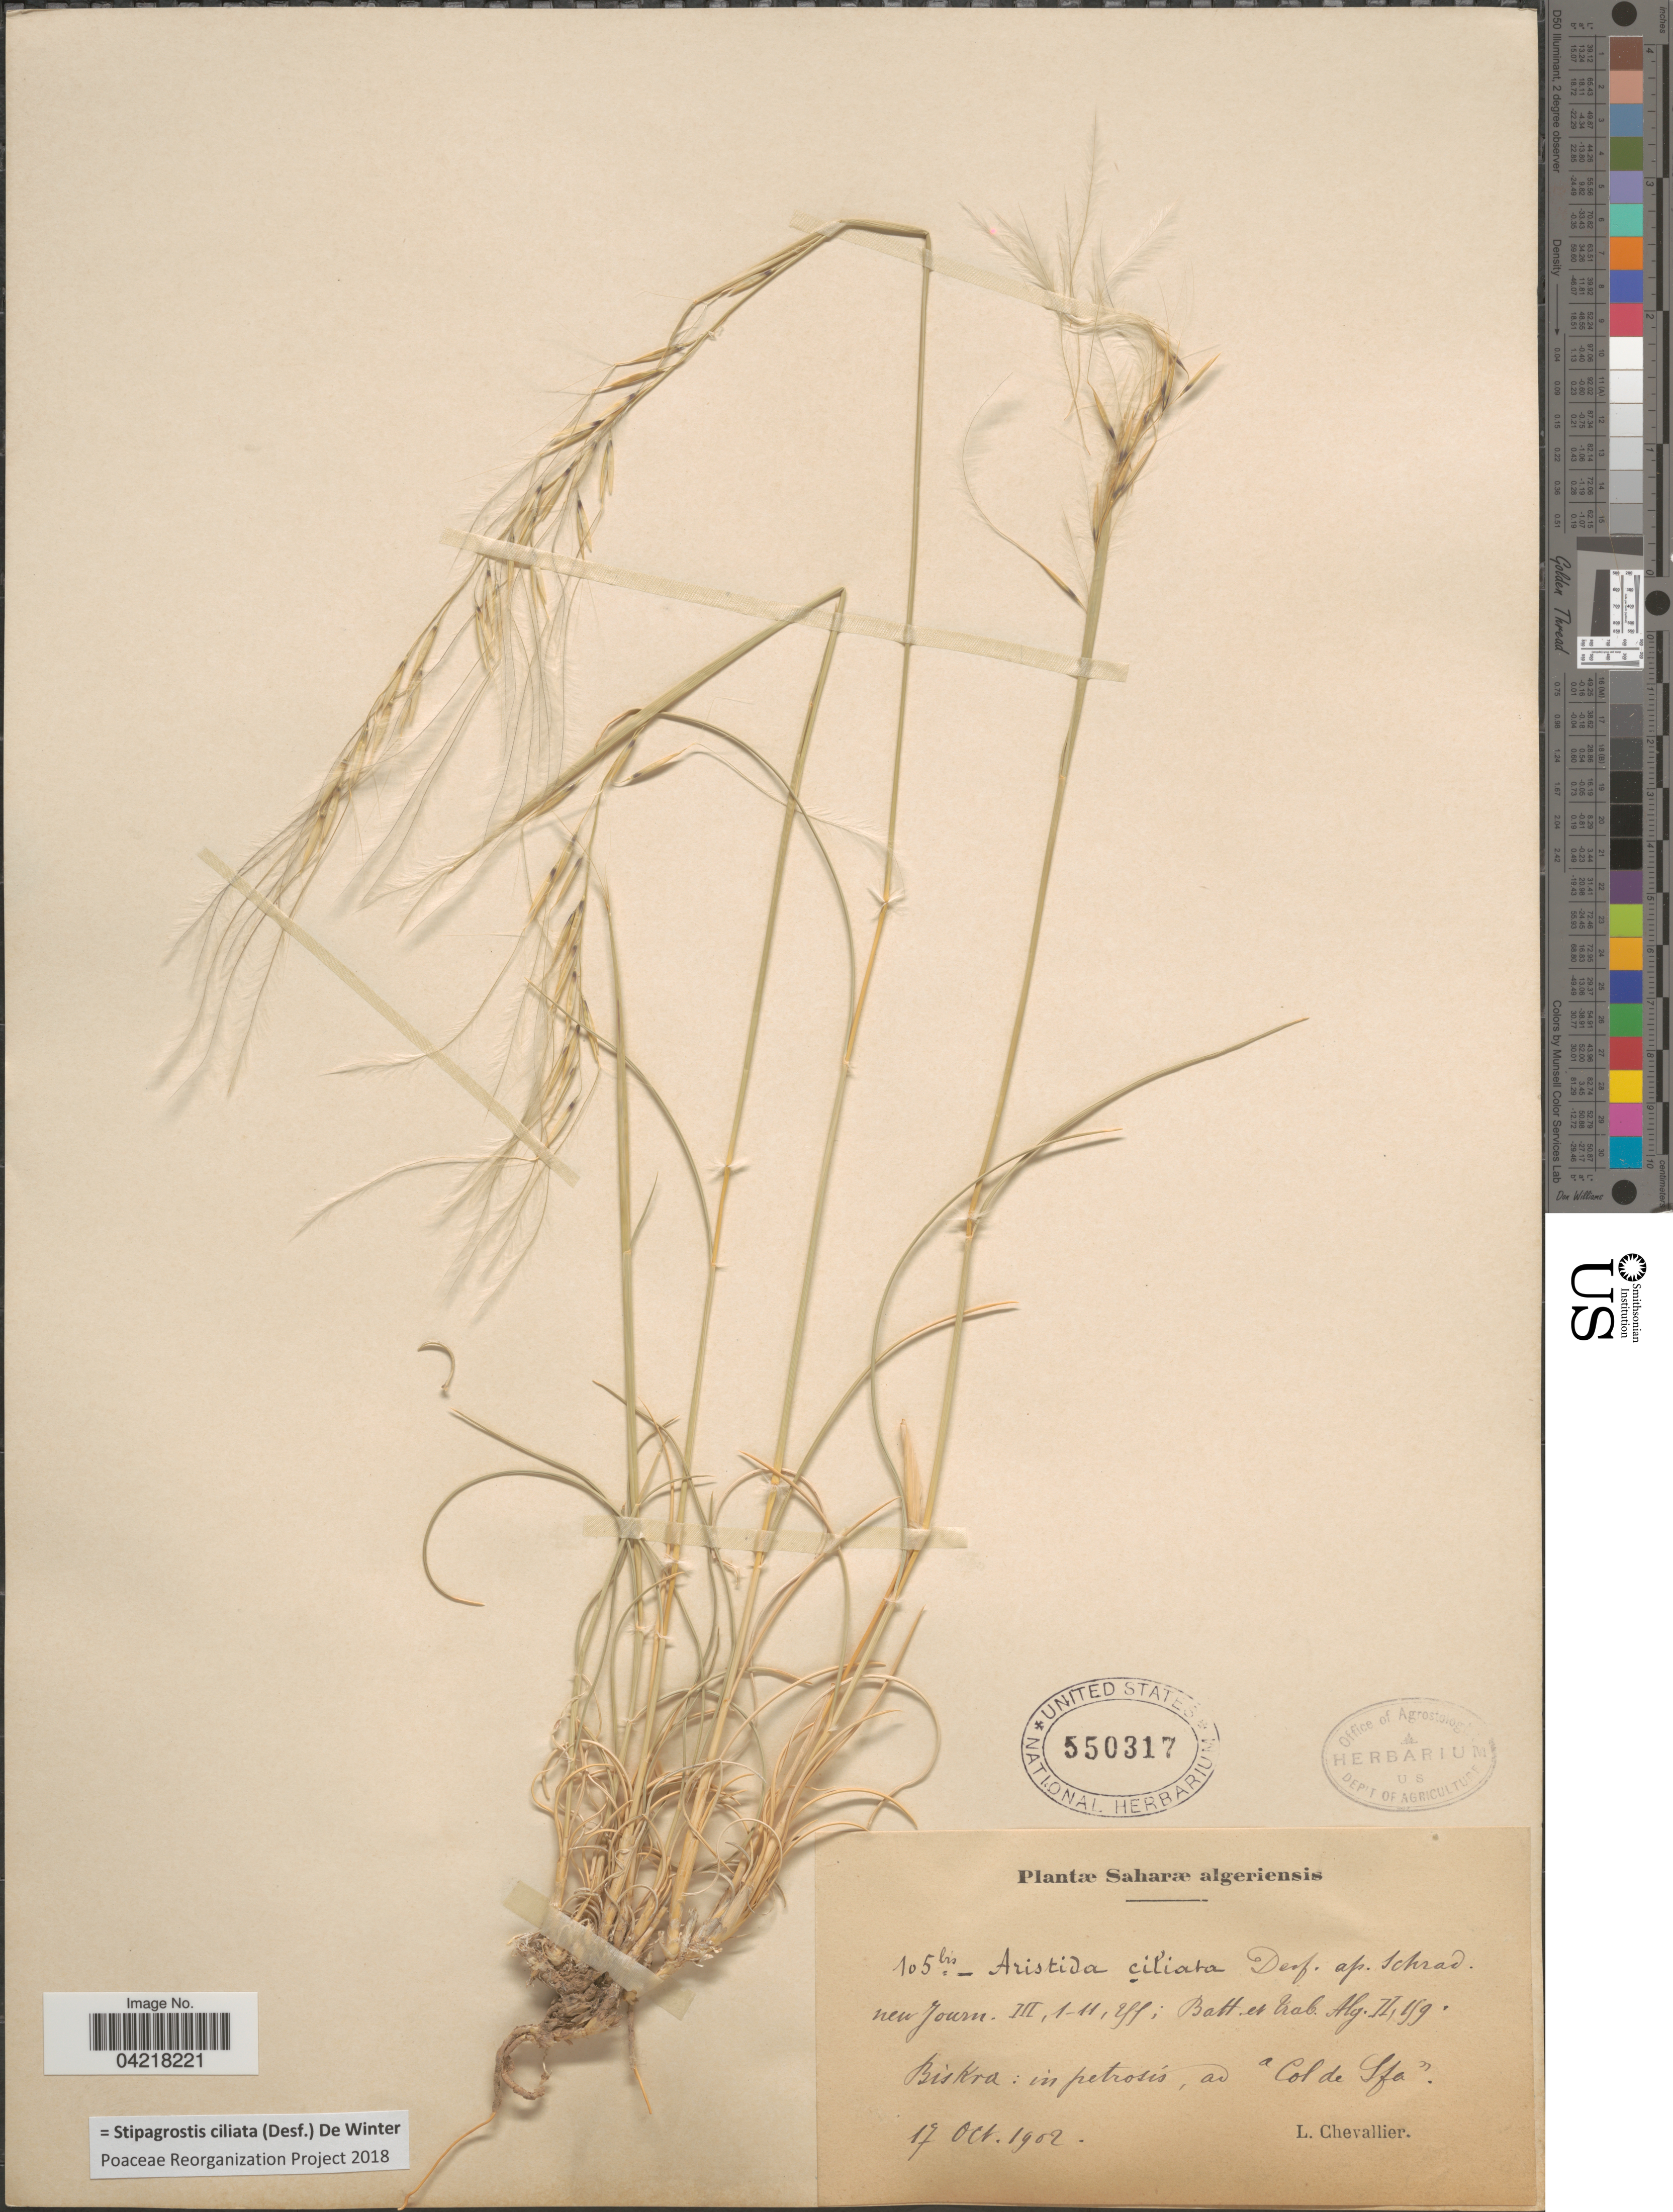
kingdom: Plantae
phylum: Tracheophyta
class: Liliopsida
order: Poales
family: Poaceae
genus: Stipagrostis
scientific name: Stipagrostis ciliata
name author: (Desf.) De Winter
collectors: L. Chevallier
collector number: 105bis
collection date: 1902-10-17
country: Algeria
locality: Saharæ algeriensis. Biskra: in petrosis, ad "Col de Sfa".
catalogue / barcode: US 550317